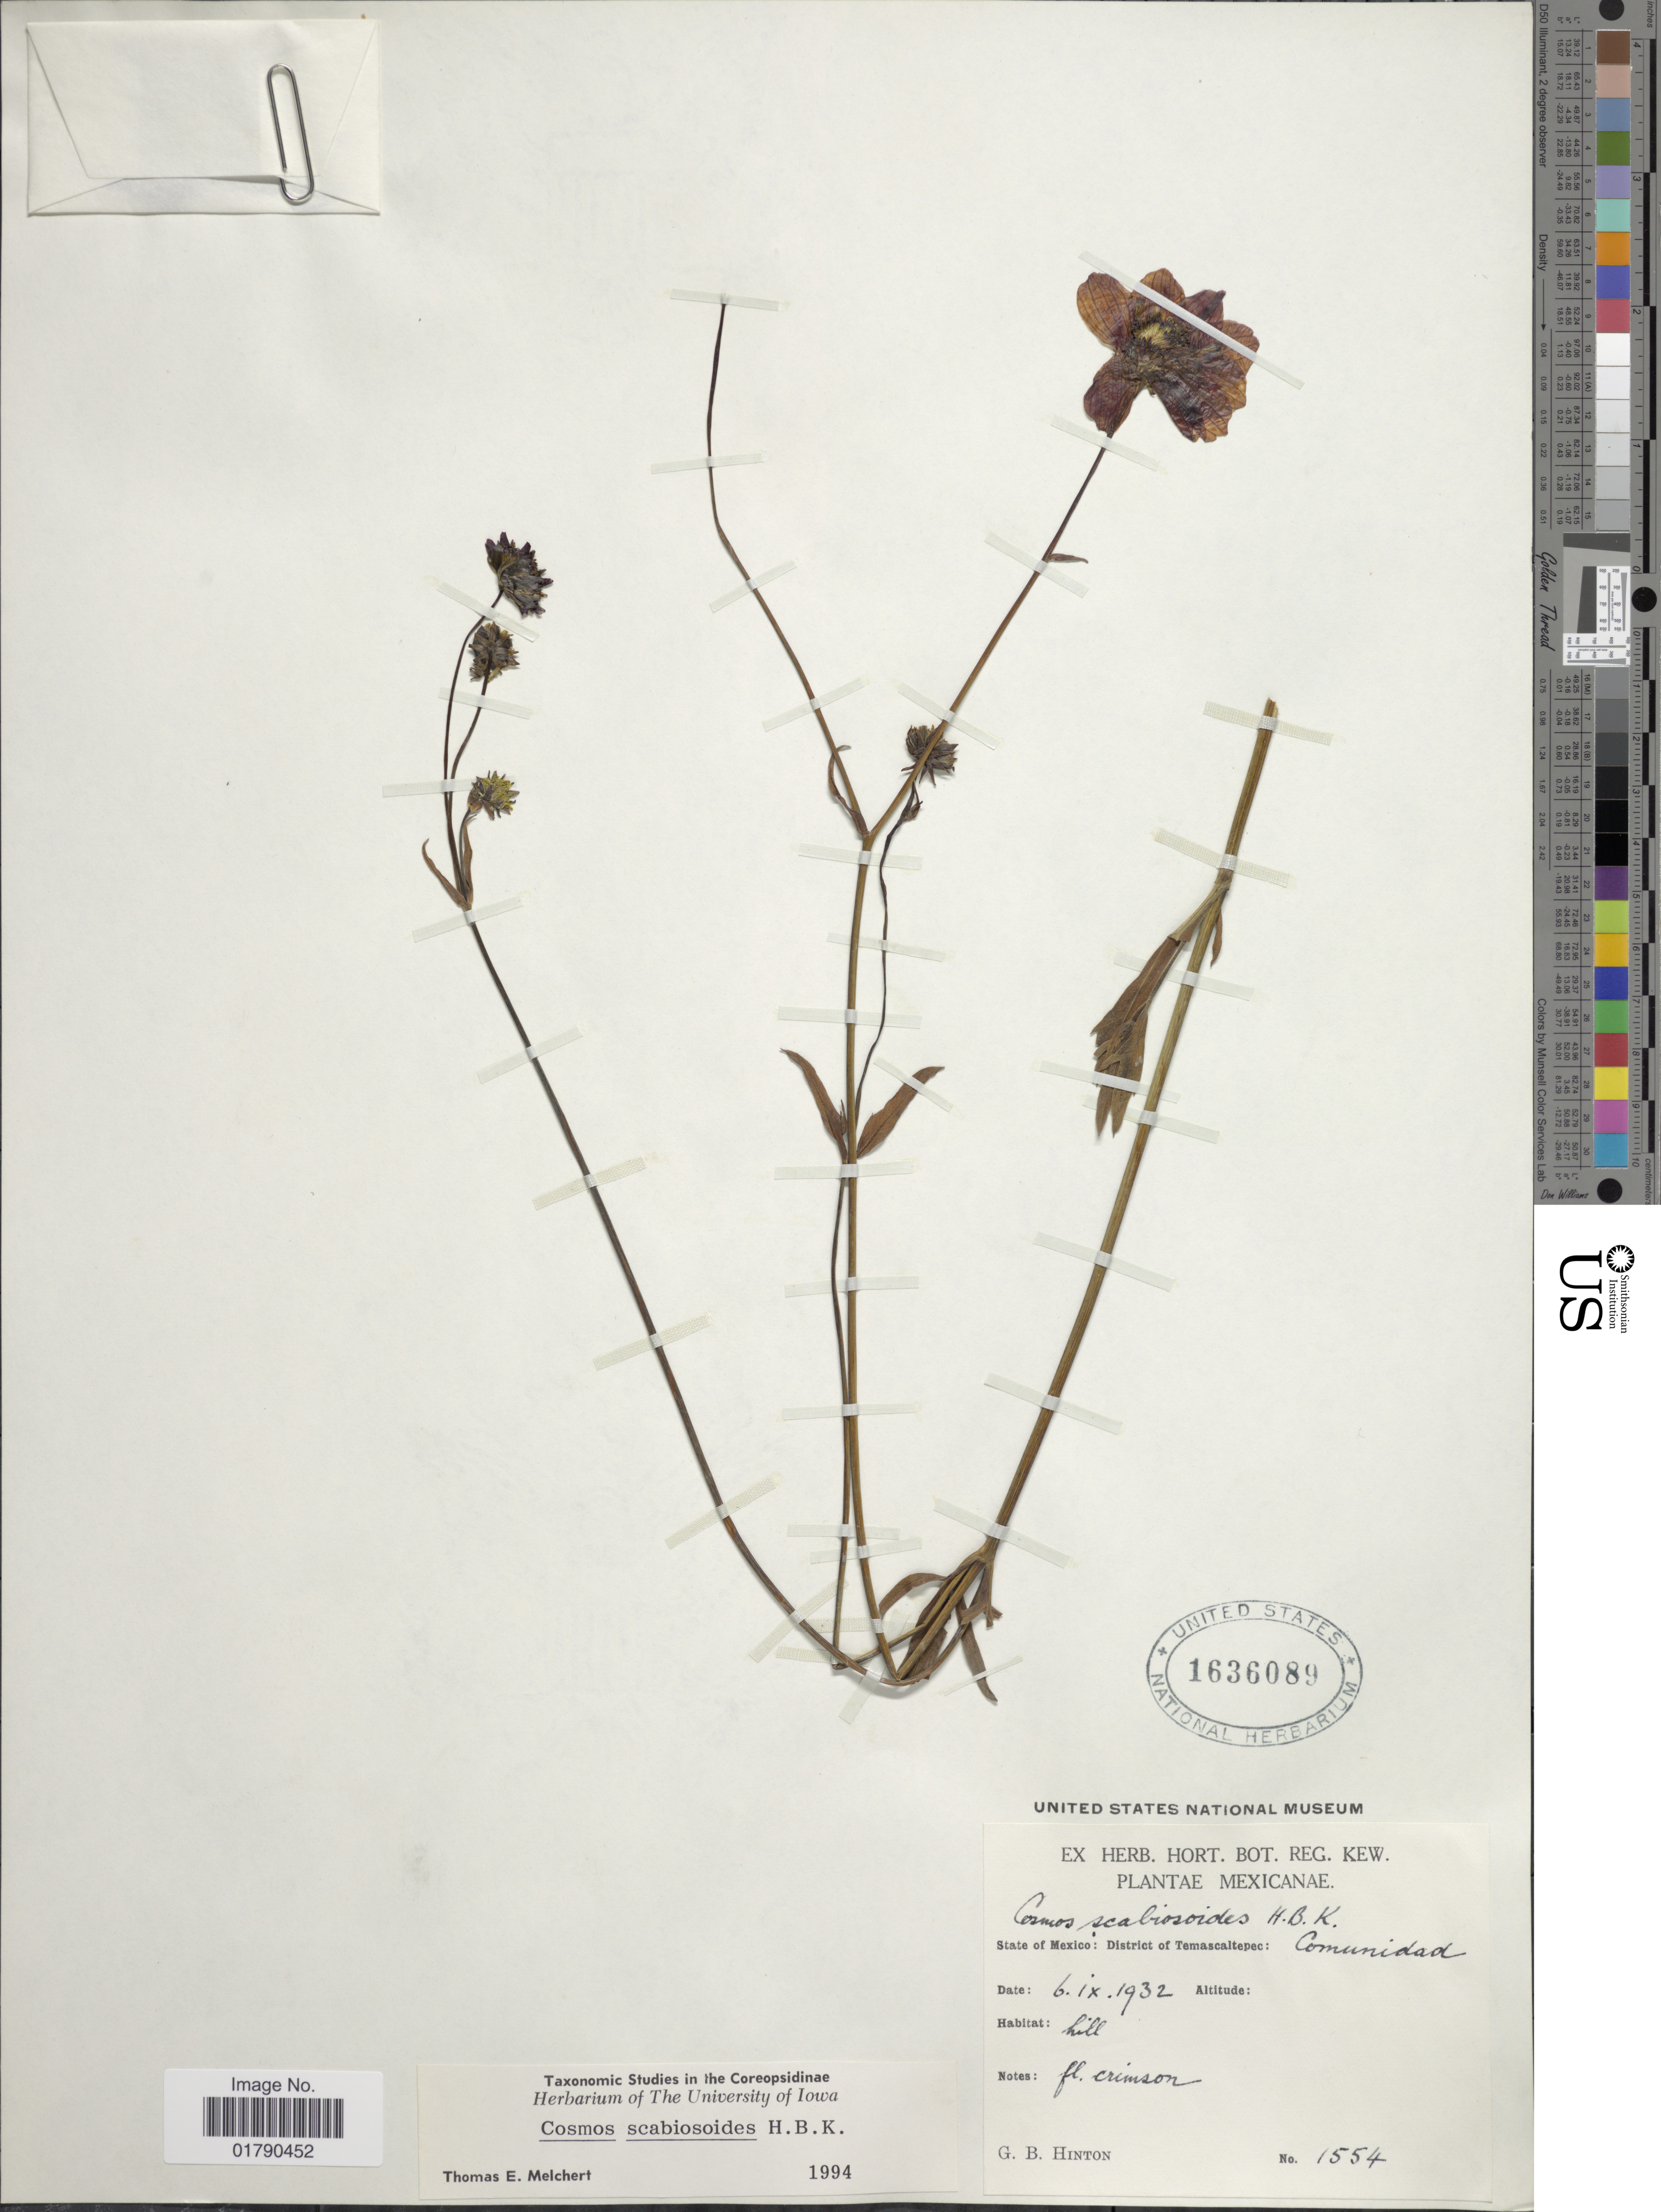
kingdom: Plantae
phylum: Tracheophyta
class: Magnoliopsida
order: Asterales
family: Asteraceae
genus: Cosmos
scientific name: Cosmos scabiosoides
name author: Kunth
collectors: G. B. Hinton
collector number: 1554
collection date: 1932-09-06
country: Mexico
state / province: México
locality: District Temascaltepec, Comunidad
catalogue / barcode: US 1636089